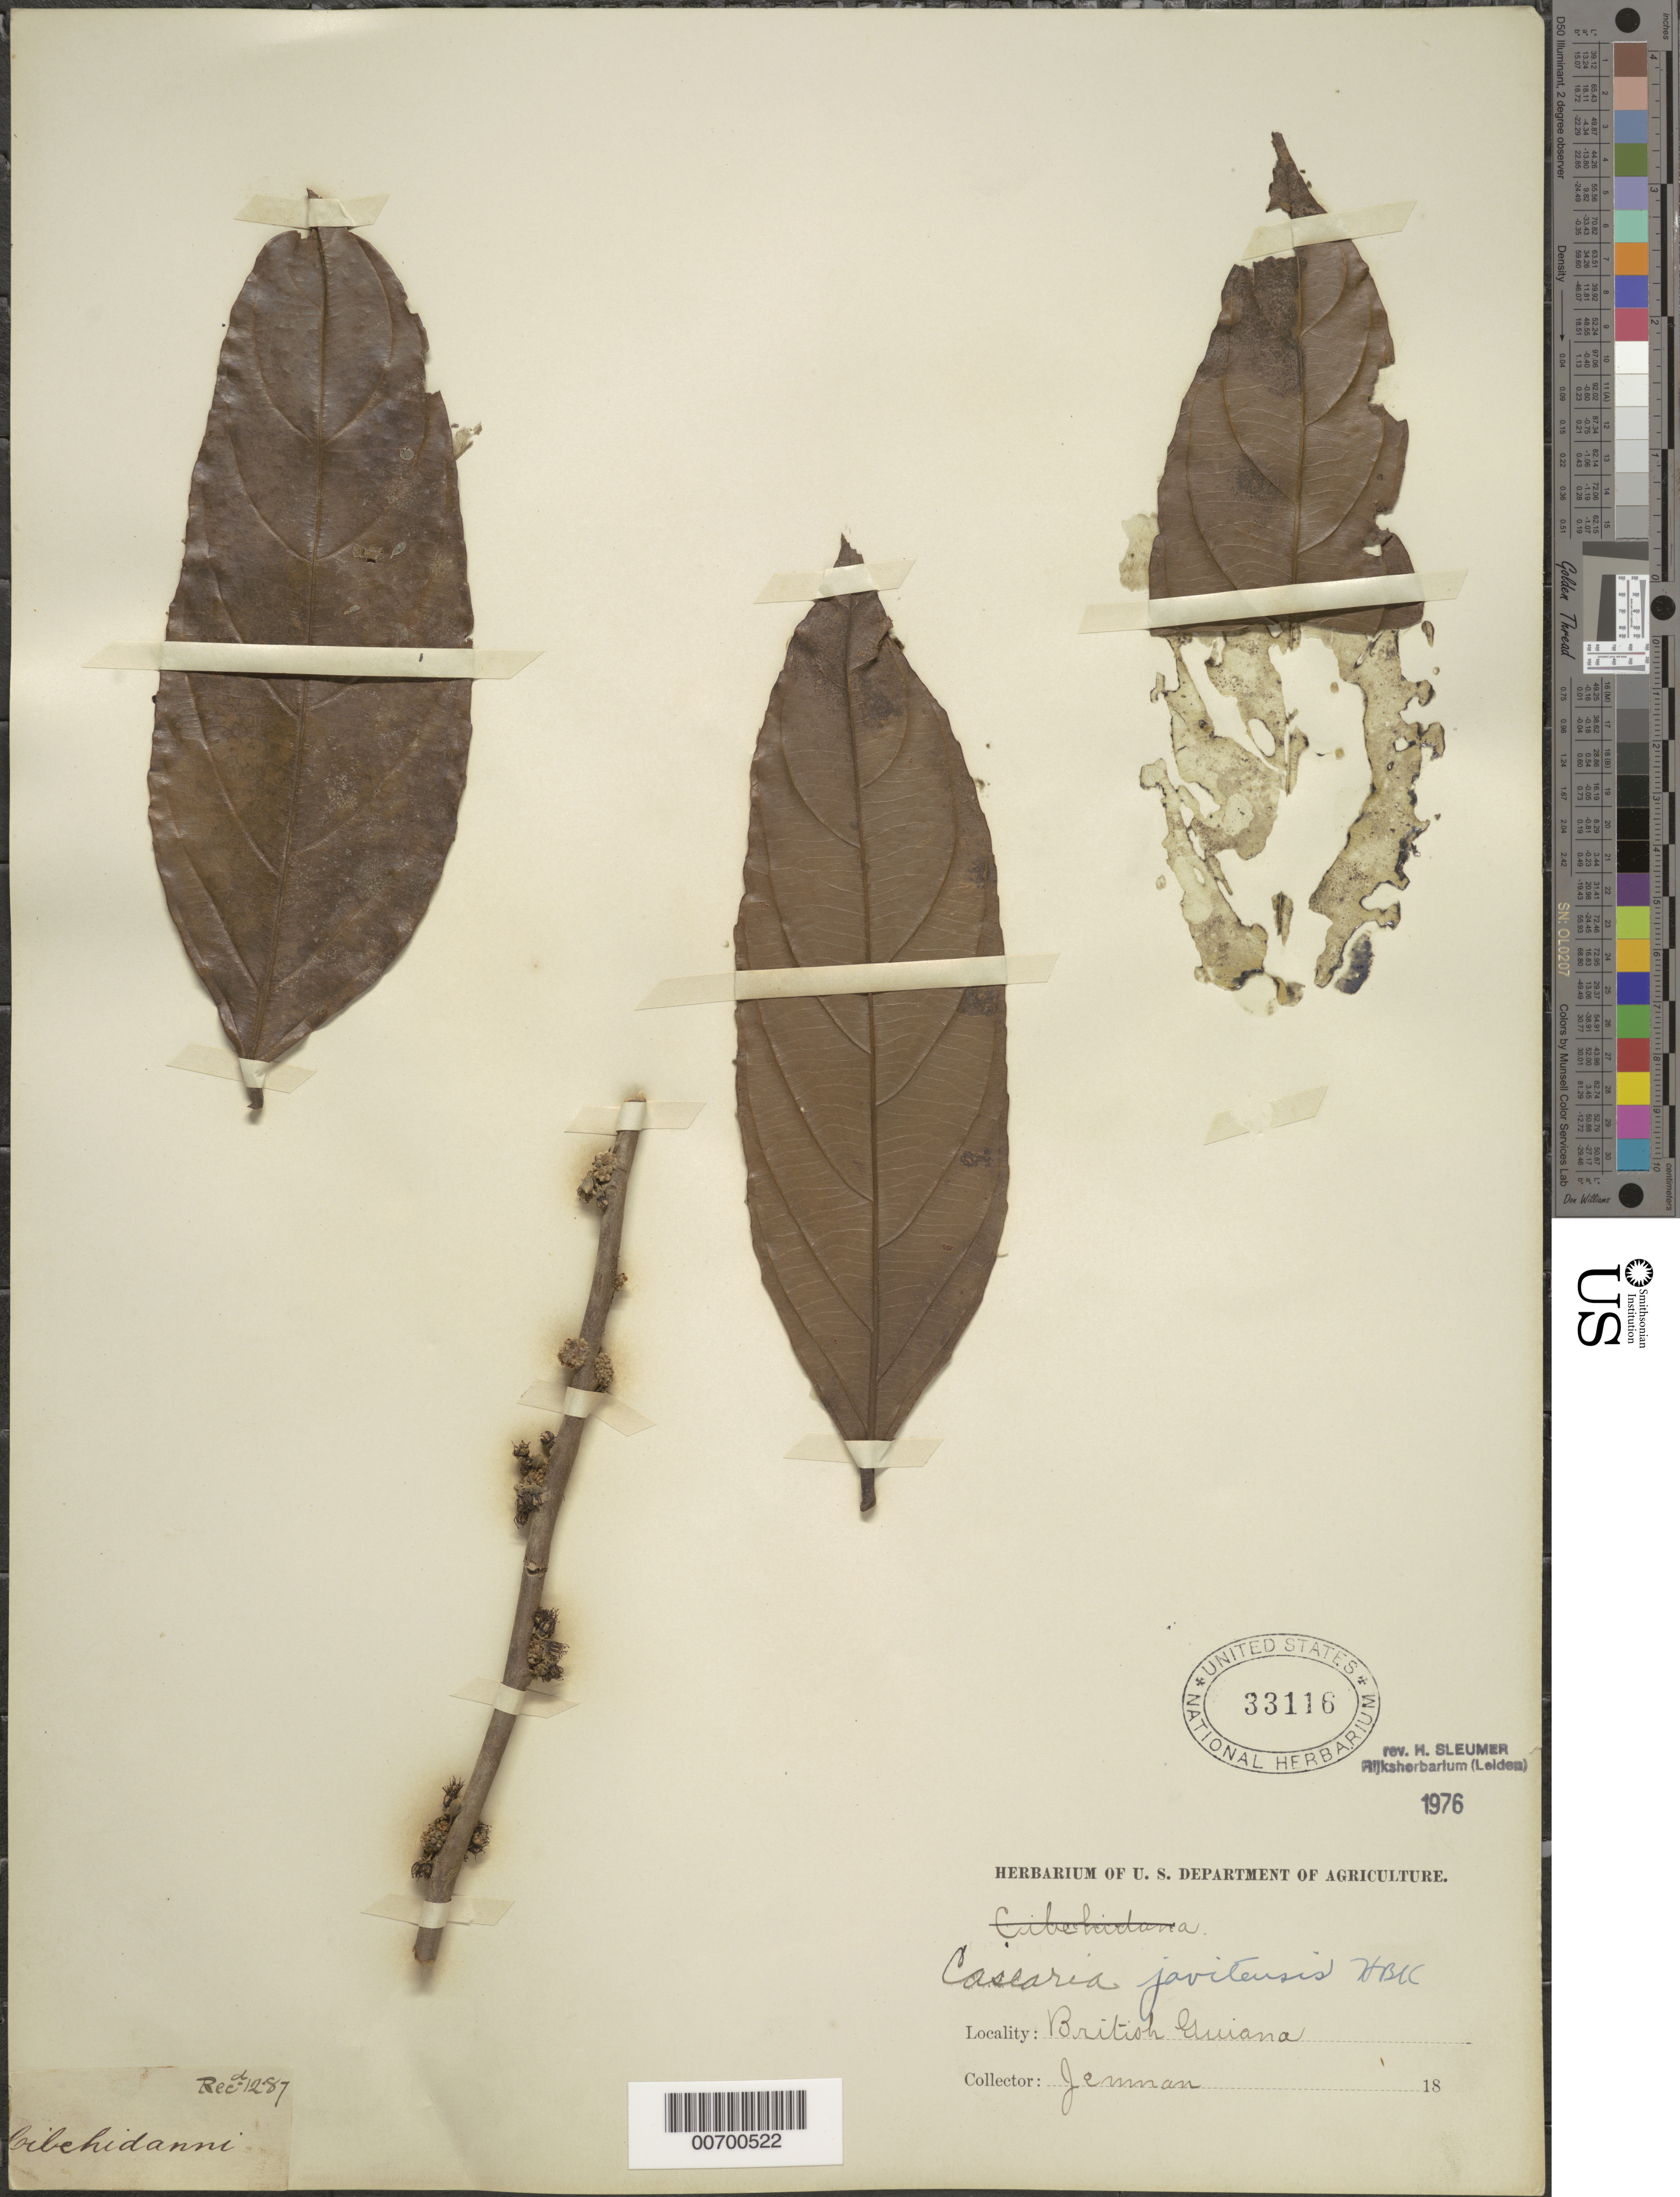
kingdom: Plantae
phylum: Tracheophyta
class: Magnoliopsida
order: Malpighiales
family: Salicaceae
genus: Piparea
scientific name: Piparea multiflora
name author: C.F. Gaertn.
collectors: G. S. Jenman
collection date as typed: December 1887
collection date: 1887-12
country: Guyana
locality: Cibehidanni?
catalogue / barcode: US 33116